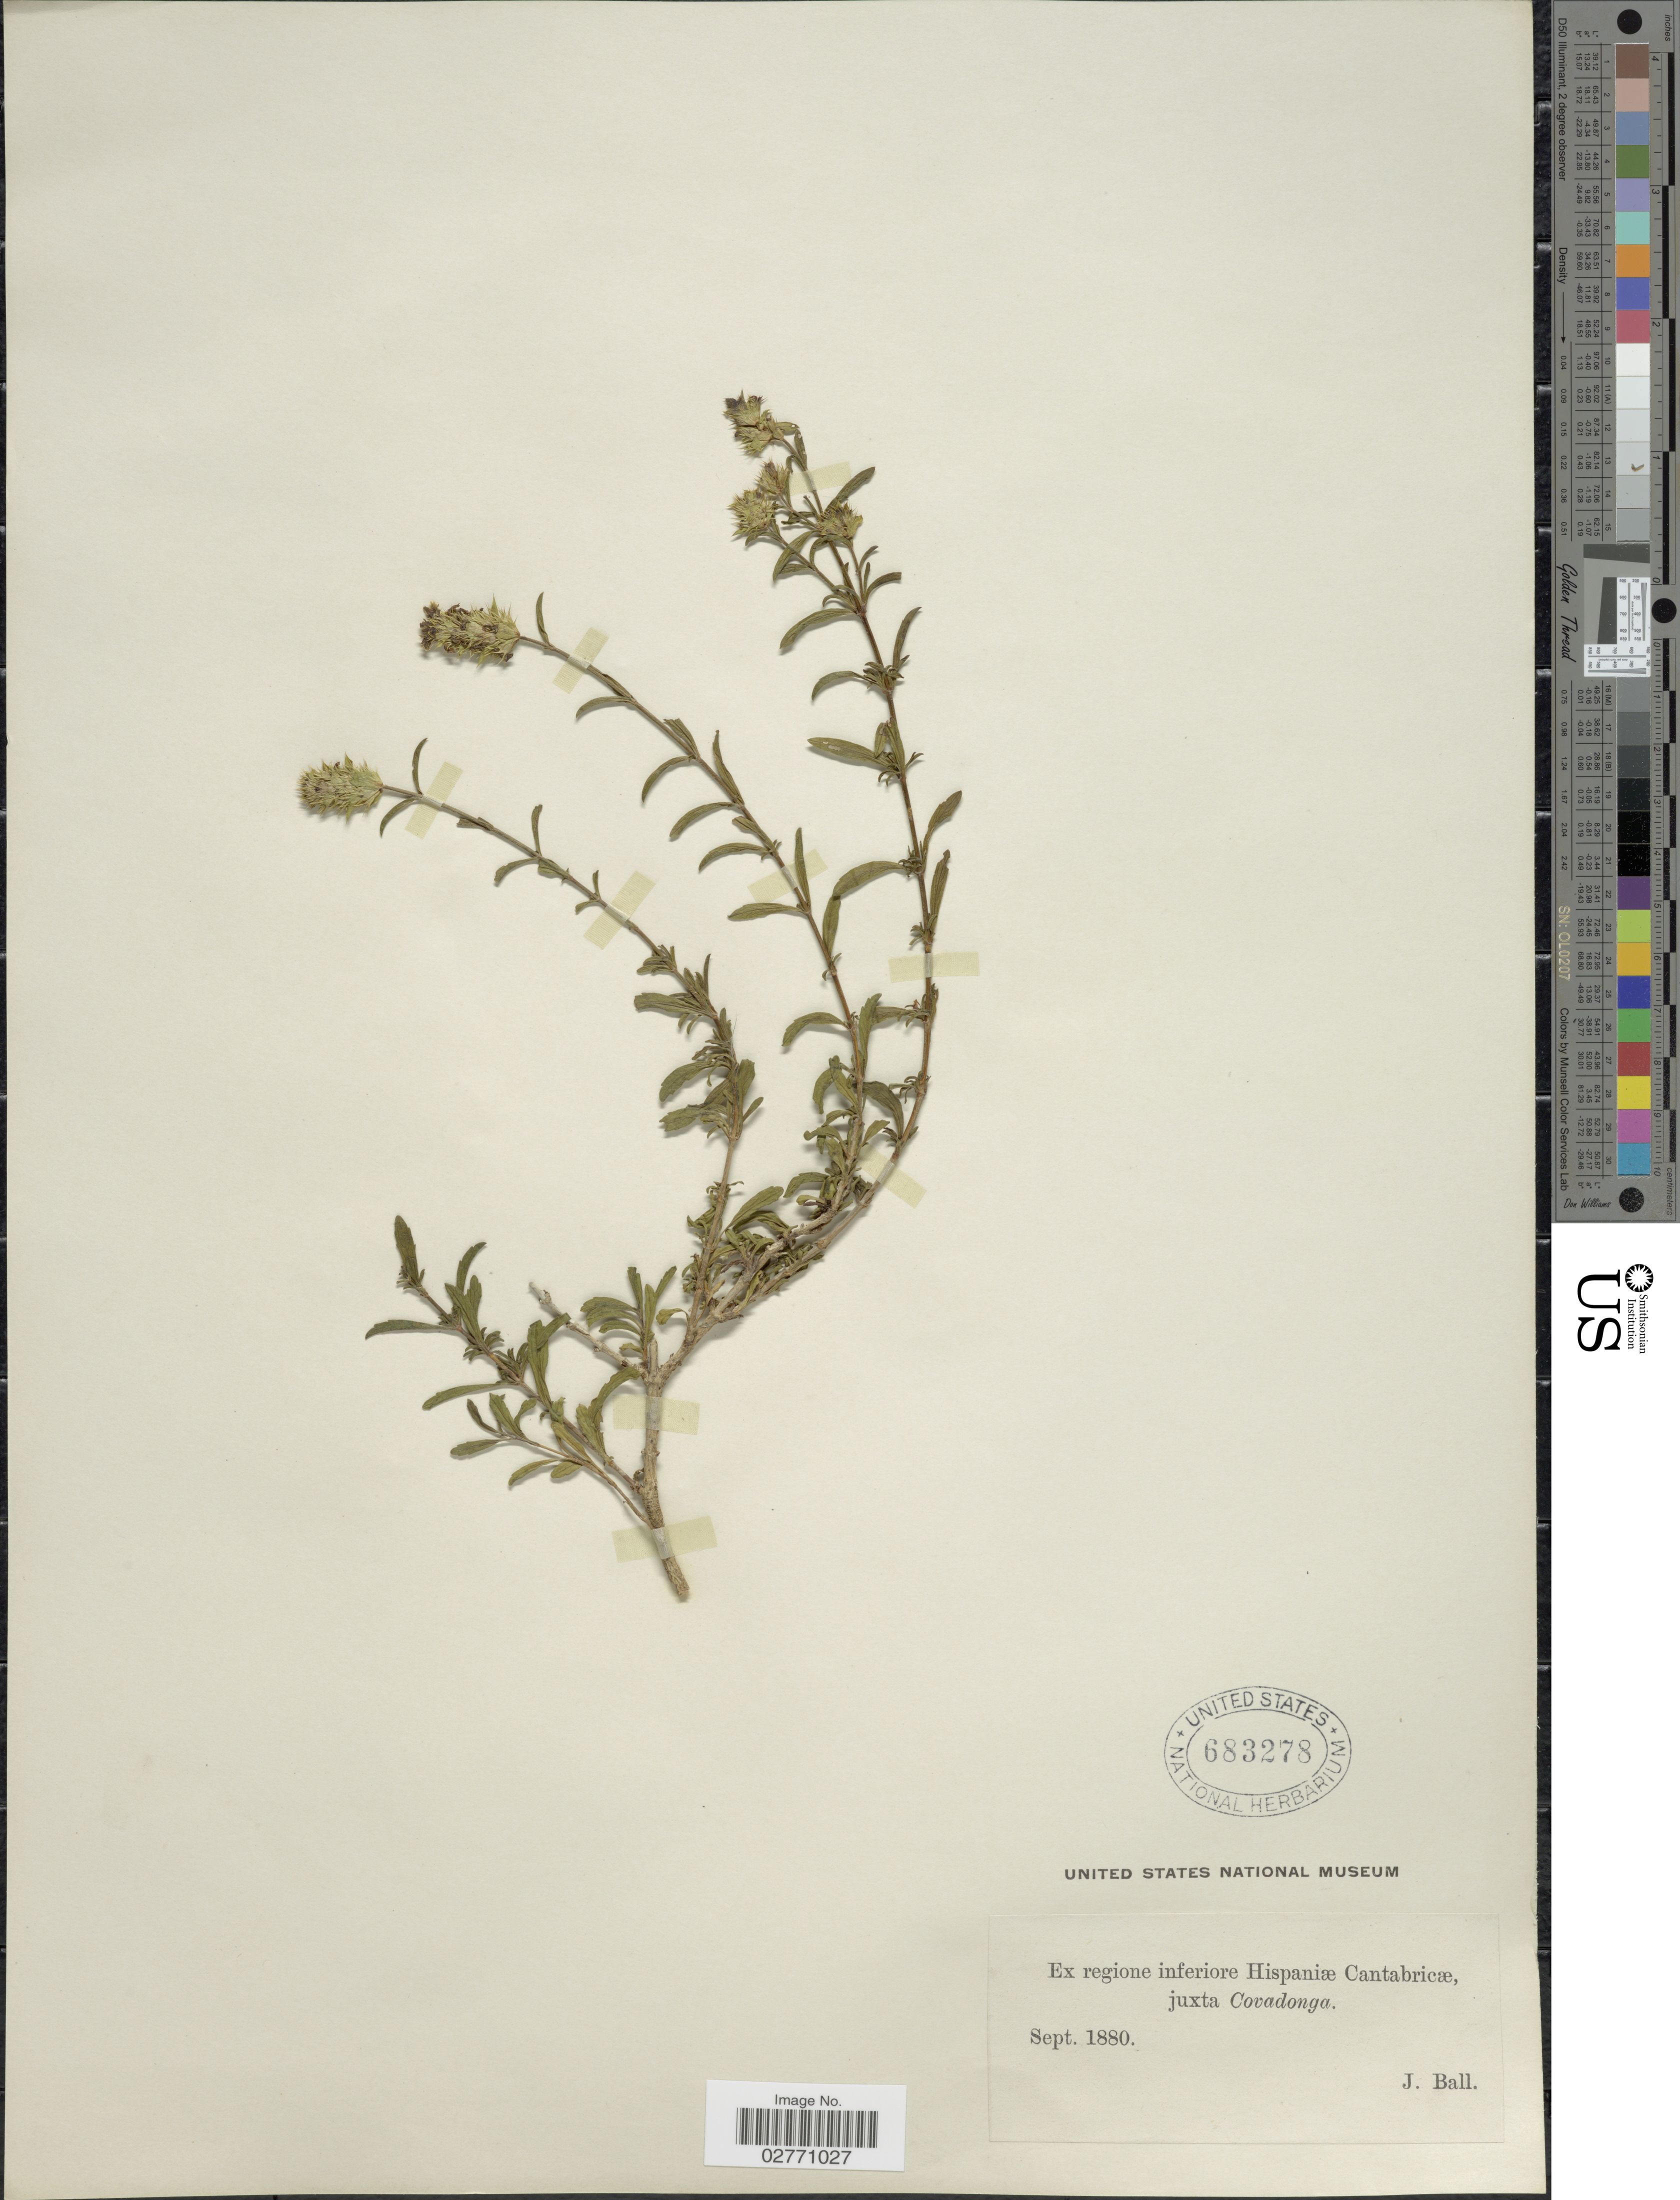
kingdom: Plantae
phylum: Tracheophyta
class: Magnoliopsida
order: Lamiales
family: Lamiaceae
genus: Sideritis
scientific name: Sideritis sp.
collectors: J. Ball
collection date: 1880-09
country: Spain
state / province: Cantabria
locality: Ex regione inferiore Hispaniæ Cantabricæ juxta Covadonga.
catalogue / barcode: US 683278